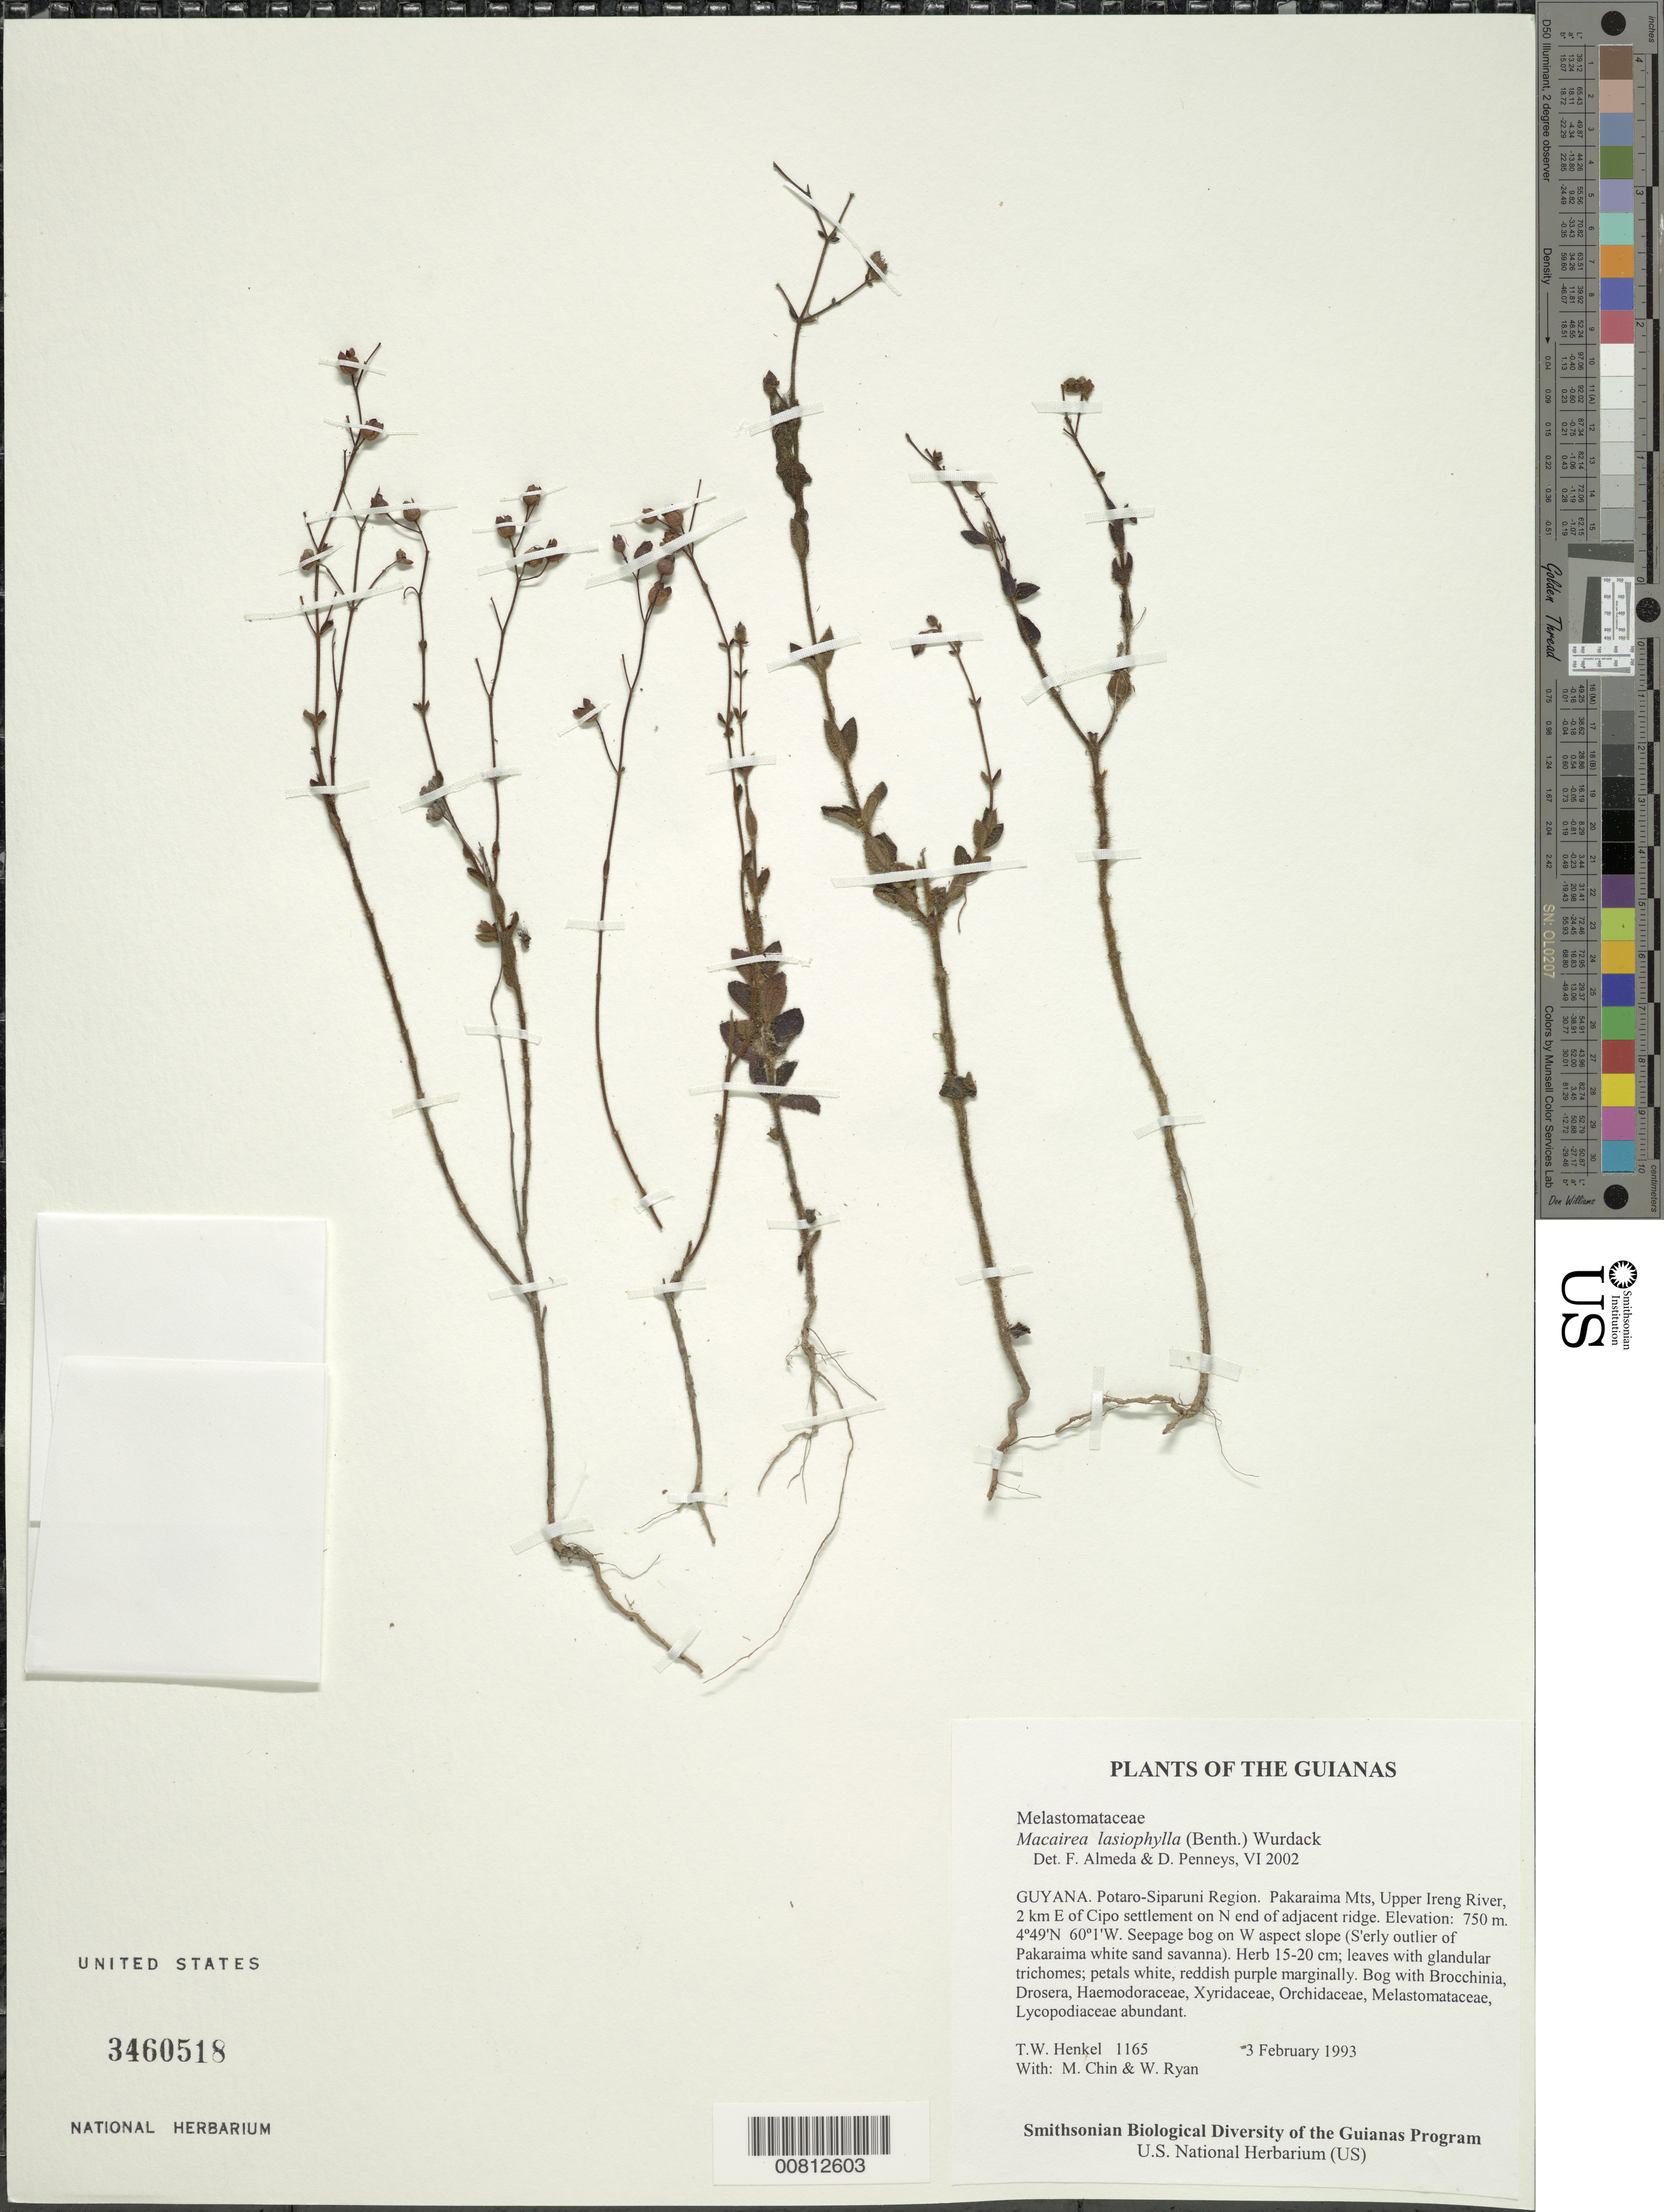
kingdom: Plantae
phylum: Tracheophyta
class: Magnoliopsida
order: Myrtales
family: Melastomataceae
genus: Macairea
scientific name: Macairea lasiophylla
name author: (Benth.) Wurdack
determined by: Almeda, F.; Penneys, D. S.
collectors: T. Henkel, M. Chin & W. Ryan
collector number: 1165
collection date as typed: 3 February 1993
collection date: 1993-02-03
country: Guyana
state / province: Potaro-Siparuni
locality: Pakaraima Mts, Upper Ireng River, 2 km E of Cipo settlement on N end of adjacent ridge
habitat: Seepage bog on W aspect slope (S'erly outlier of Pakaraima white sand savanna)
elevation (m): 750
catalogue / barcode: US 3460518